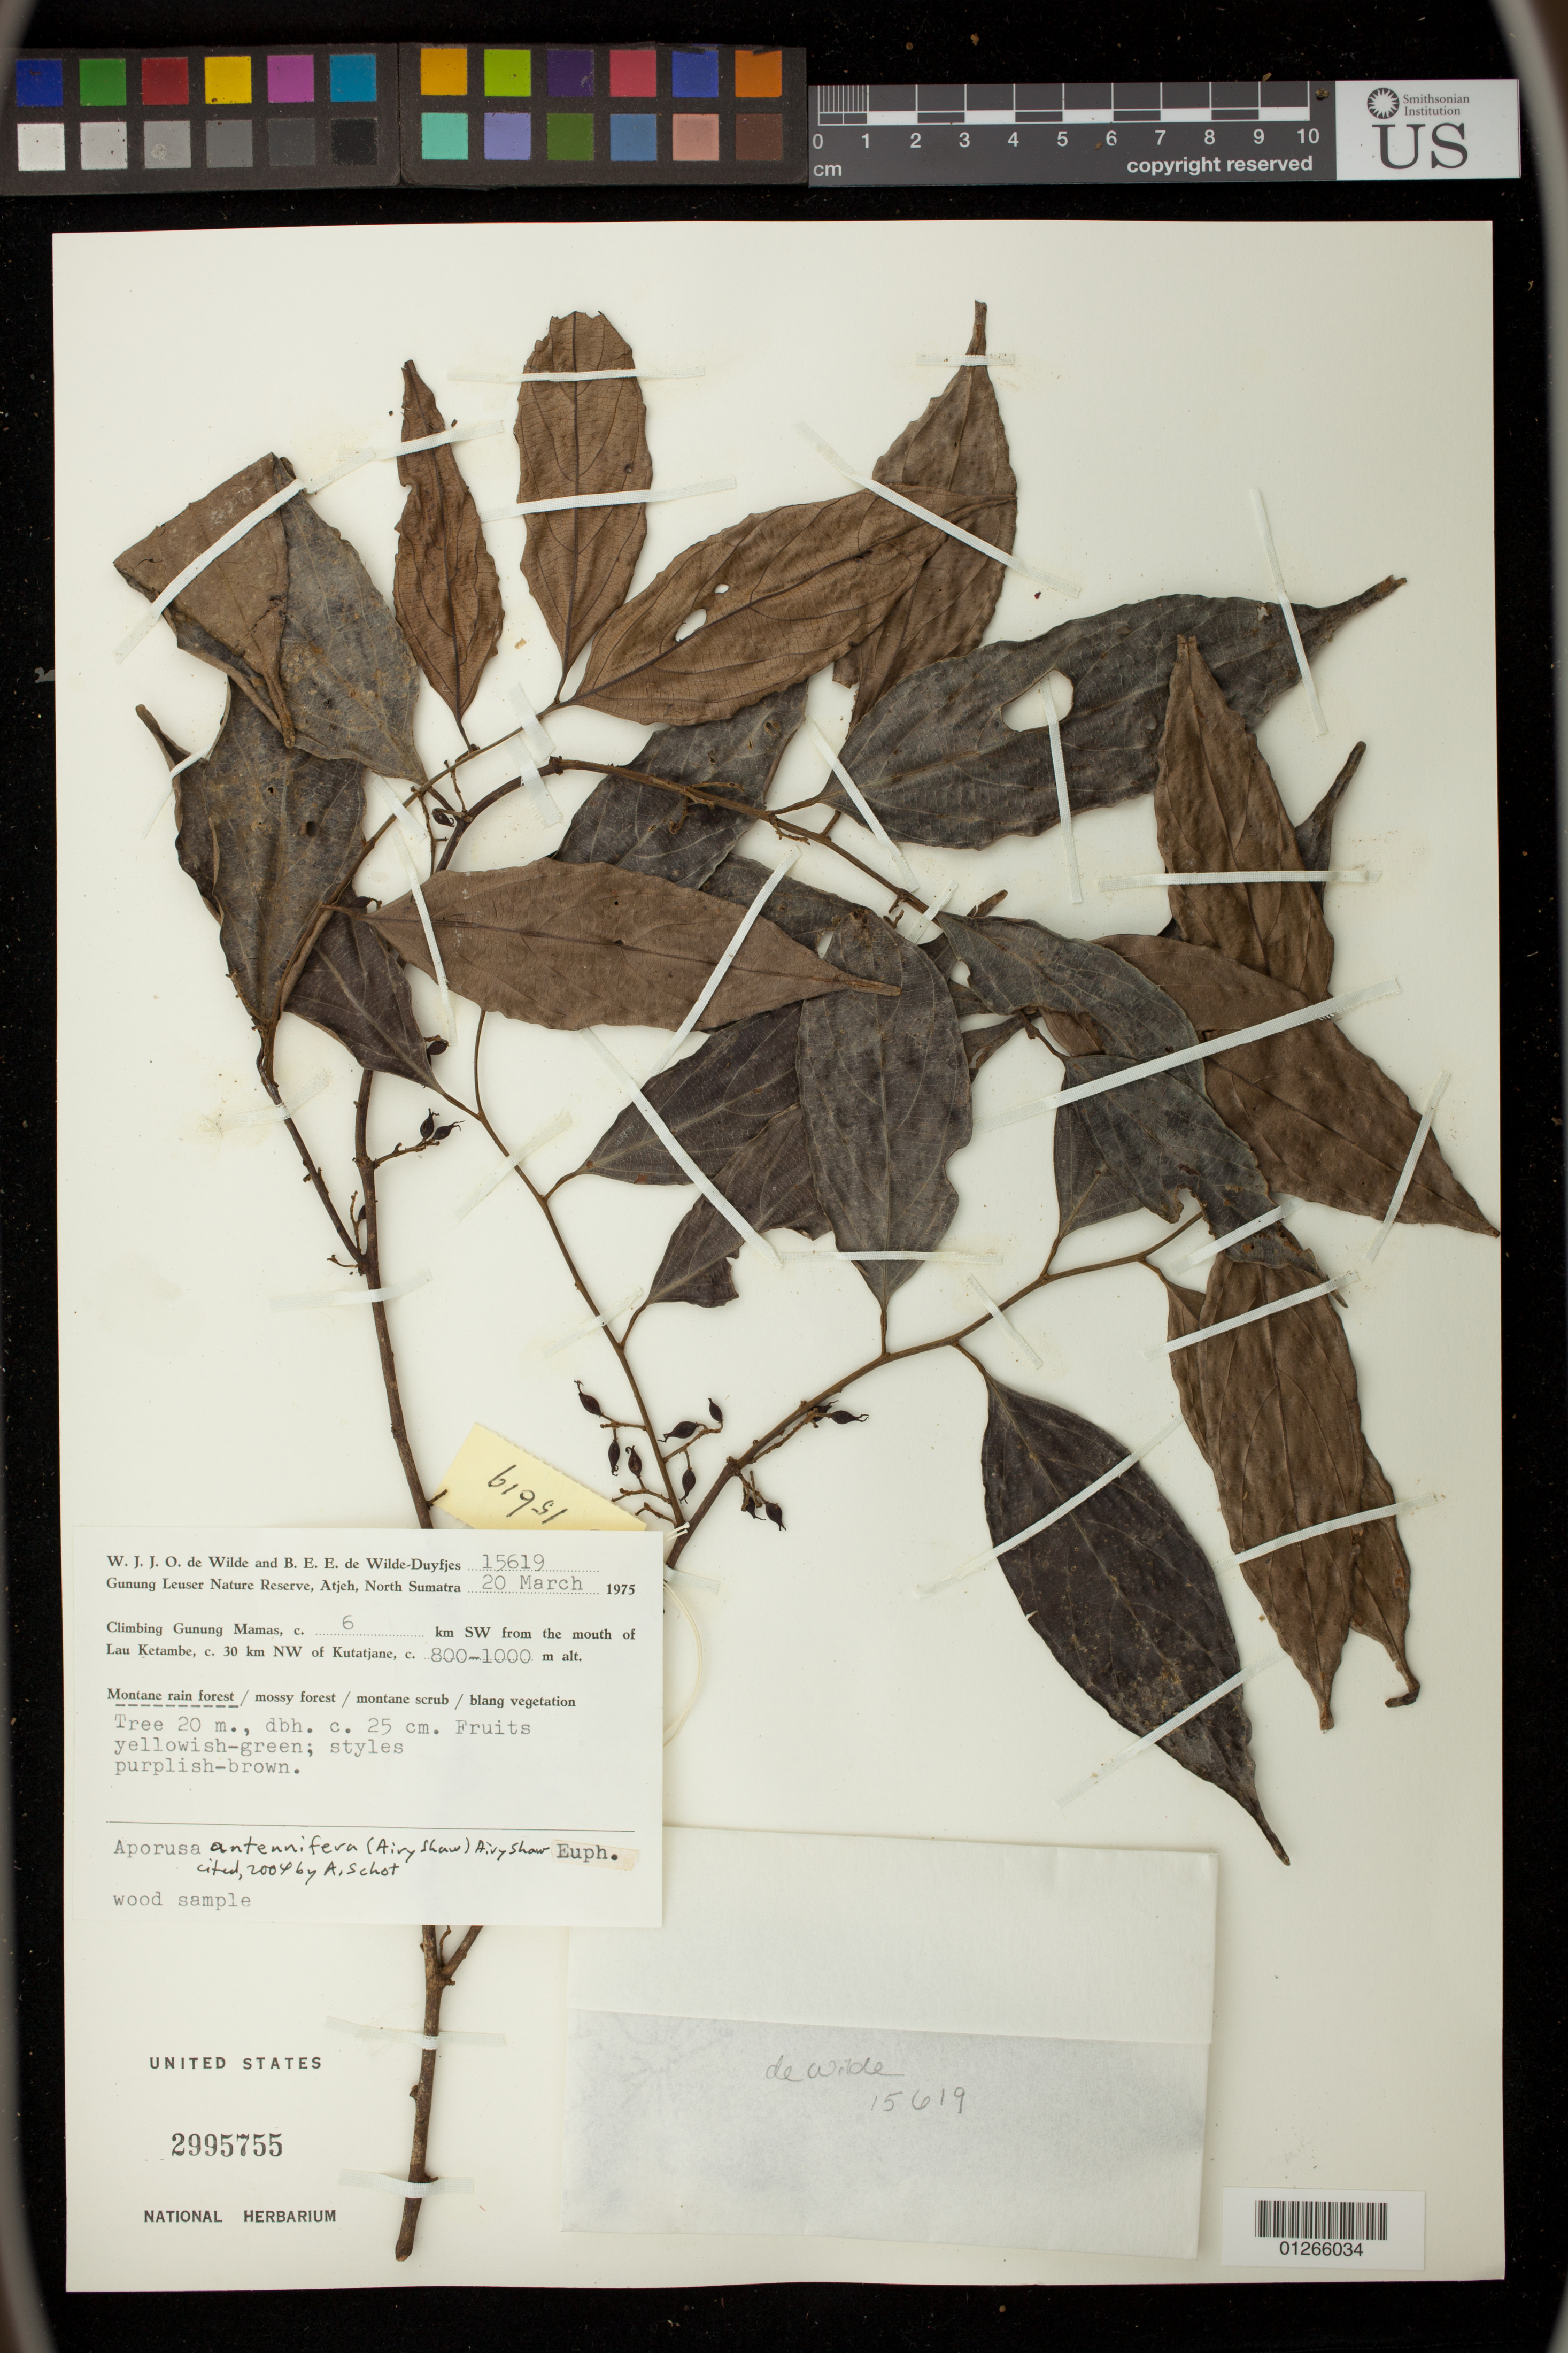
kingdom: Plantae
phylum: Tracheophyta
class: Magnoliopsida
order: Malpighiales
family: Phyllanthaceae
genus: Aporosa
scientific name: Aporosa antennifera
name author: (Airy Shaw) Airy Shaw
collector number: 15919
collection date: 1975-03-20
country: Indonesia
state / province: Sumatra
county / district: Aceh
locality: Gunung Leuser Nature Reserve, Atjeh, North Sumatra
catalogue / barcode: US 2995755